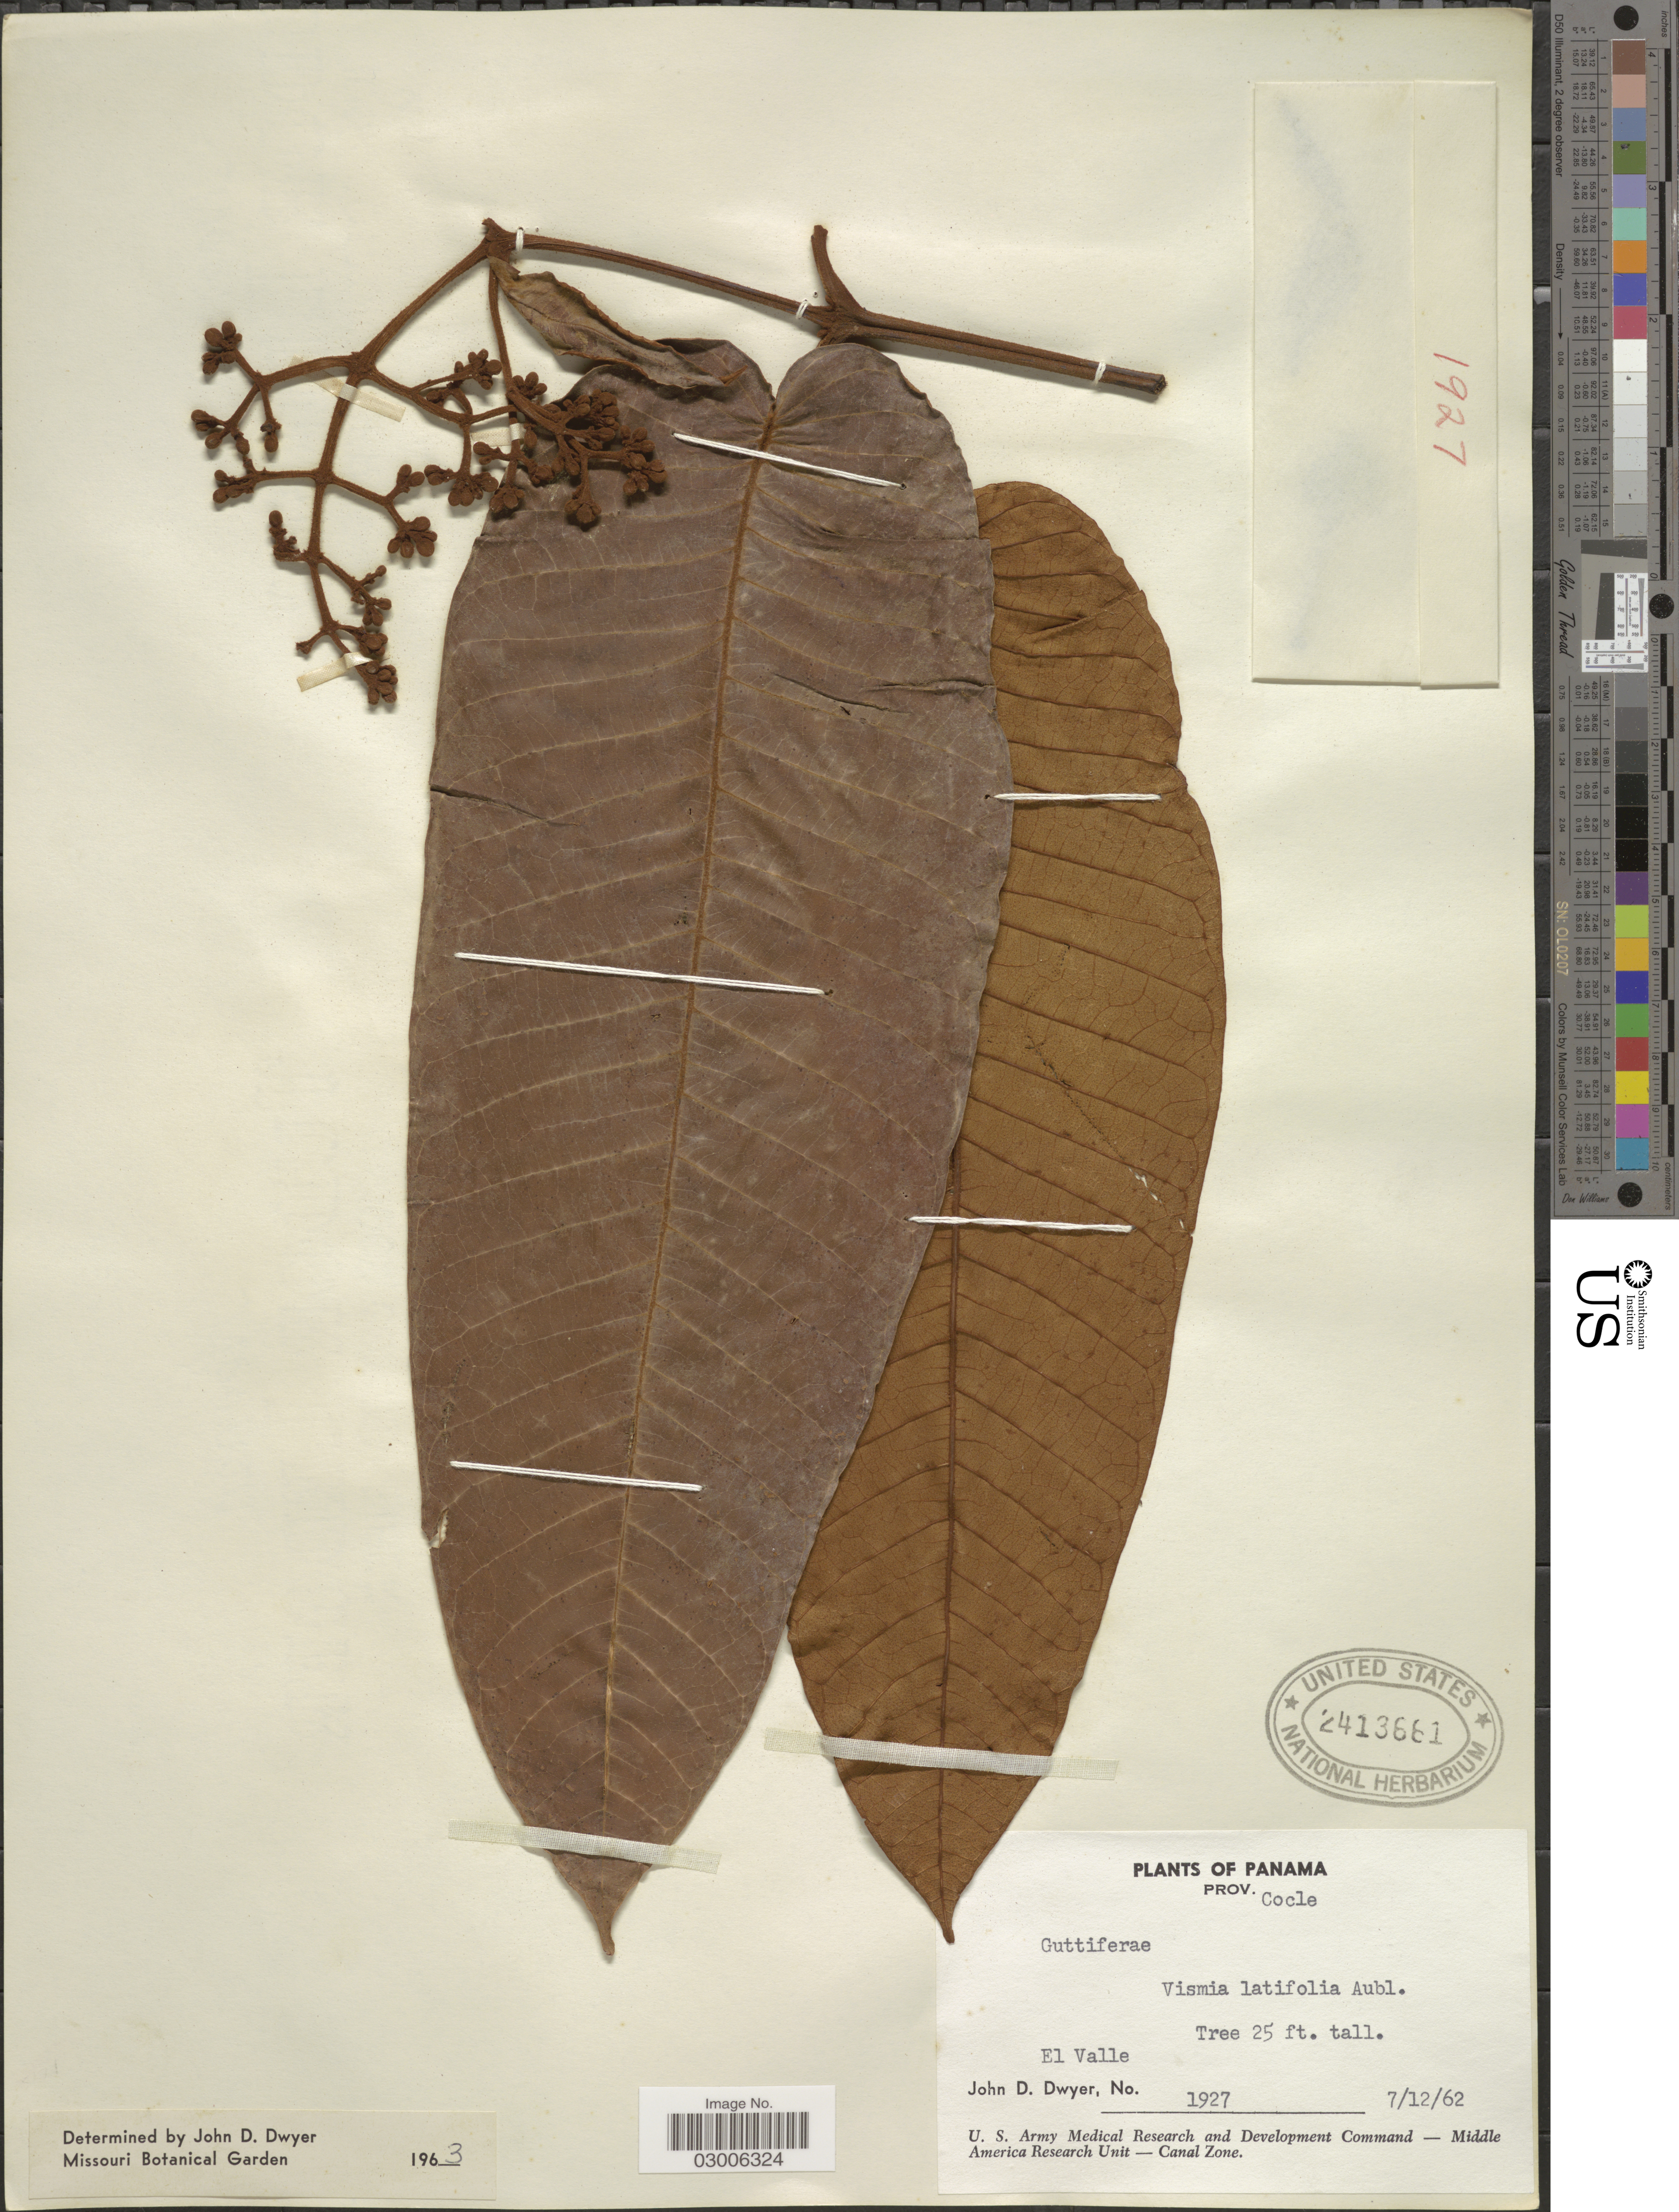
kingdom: Plantae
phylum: Tracheophyta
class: Magnoliopsida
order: Malpighiales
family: Hypericaceae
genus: Vismia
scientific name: Vismia macrophylla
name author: Kunth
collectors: J. D. Dwyer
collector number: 1927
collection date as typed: Transcribed d/m/y: 7/12/62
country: Panama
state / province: Coclé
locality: El Valle.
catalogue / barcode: US 2413661